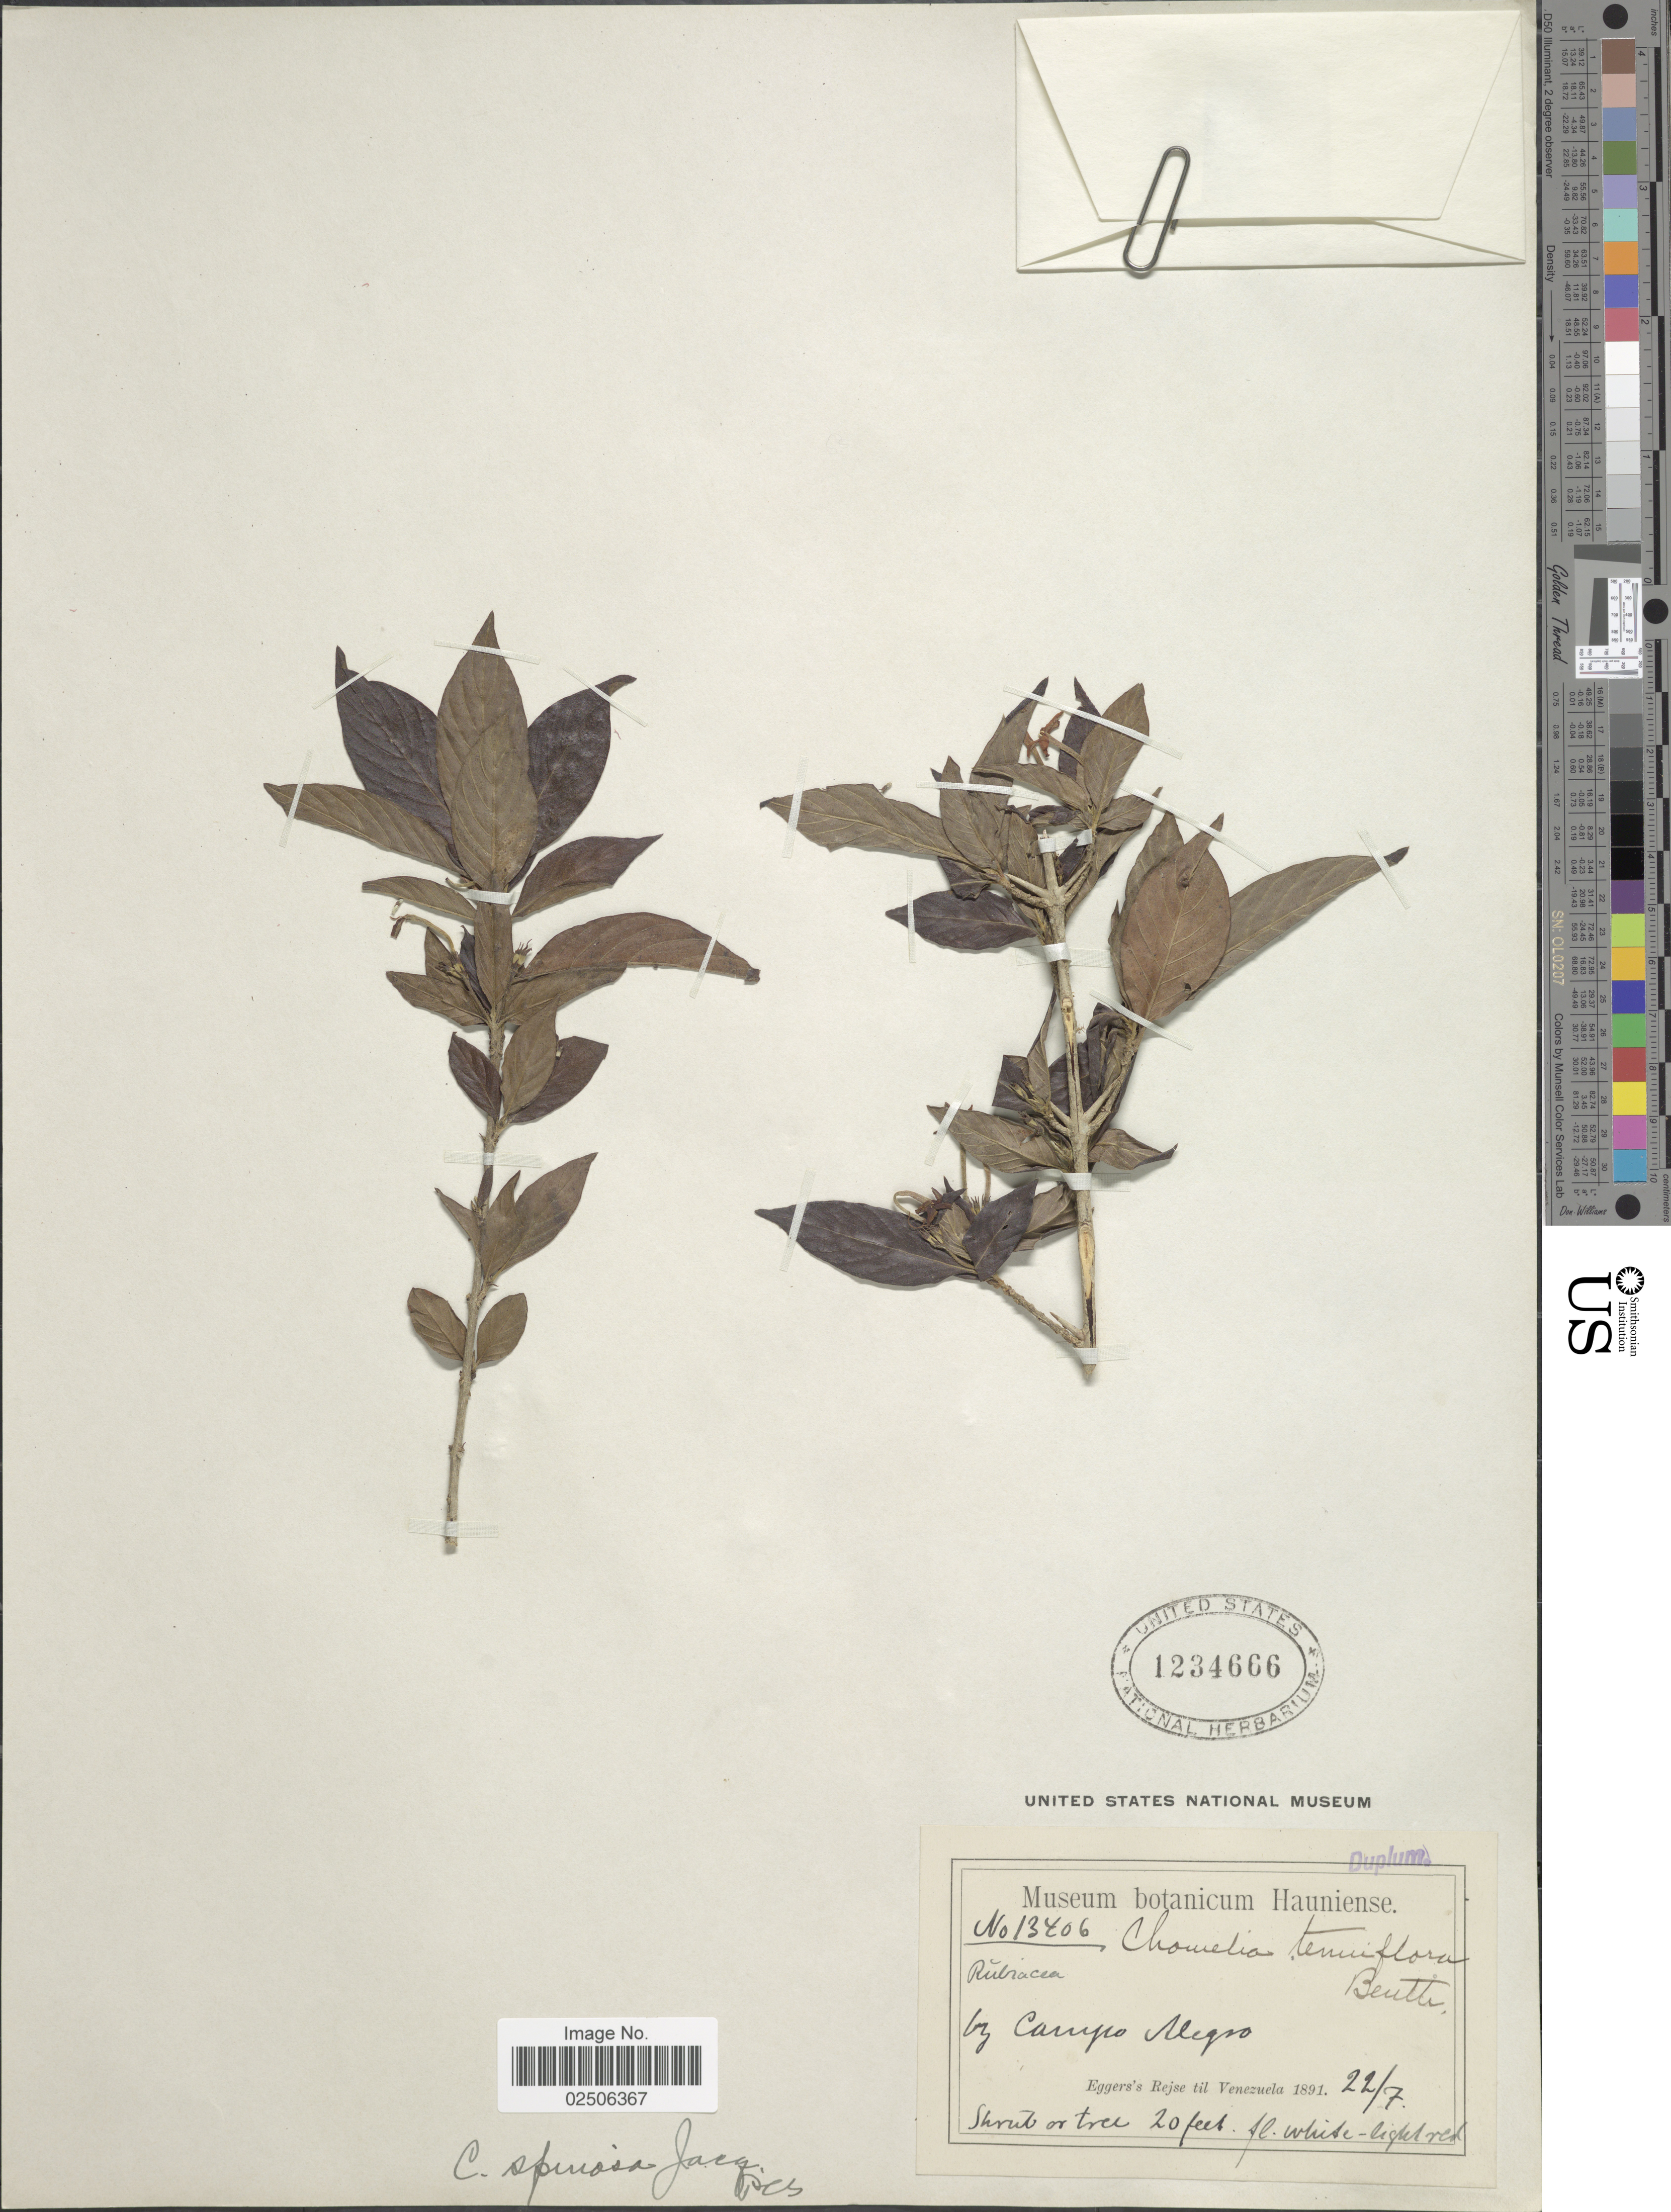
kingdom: Plantae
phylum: Tracheophyta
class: Magnoliopsida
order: Gentianales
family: Rubiaceae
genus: Chomelia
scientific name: Chomelia spinosa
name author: Jacq.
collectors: E. Rejse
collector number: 13406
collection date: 1891-07-22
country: Venezuela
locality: Campo Alegro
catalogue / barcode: US 1234666